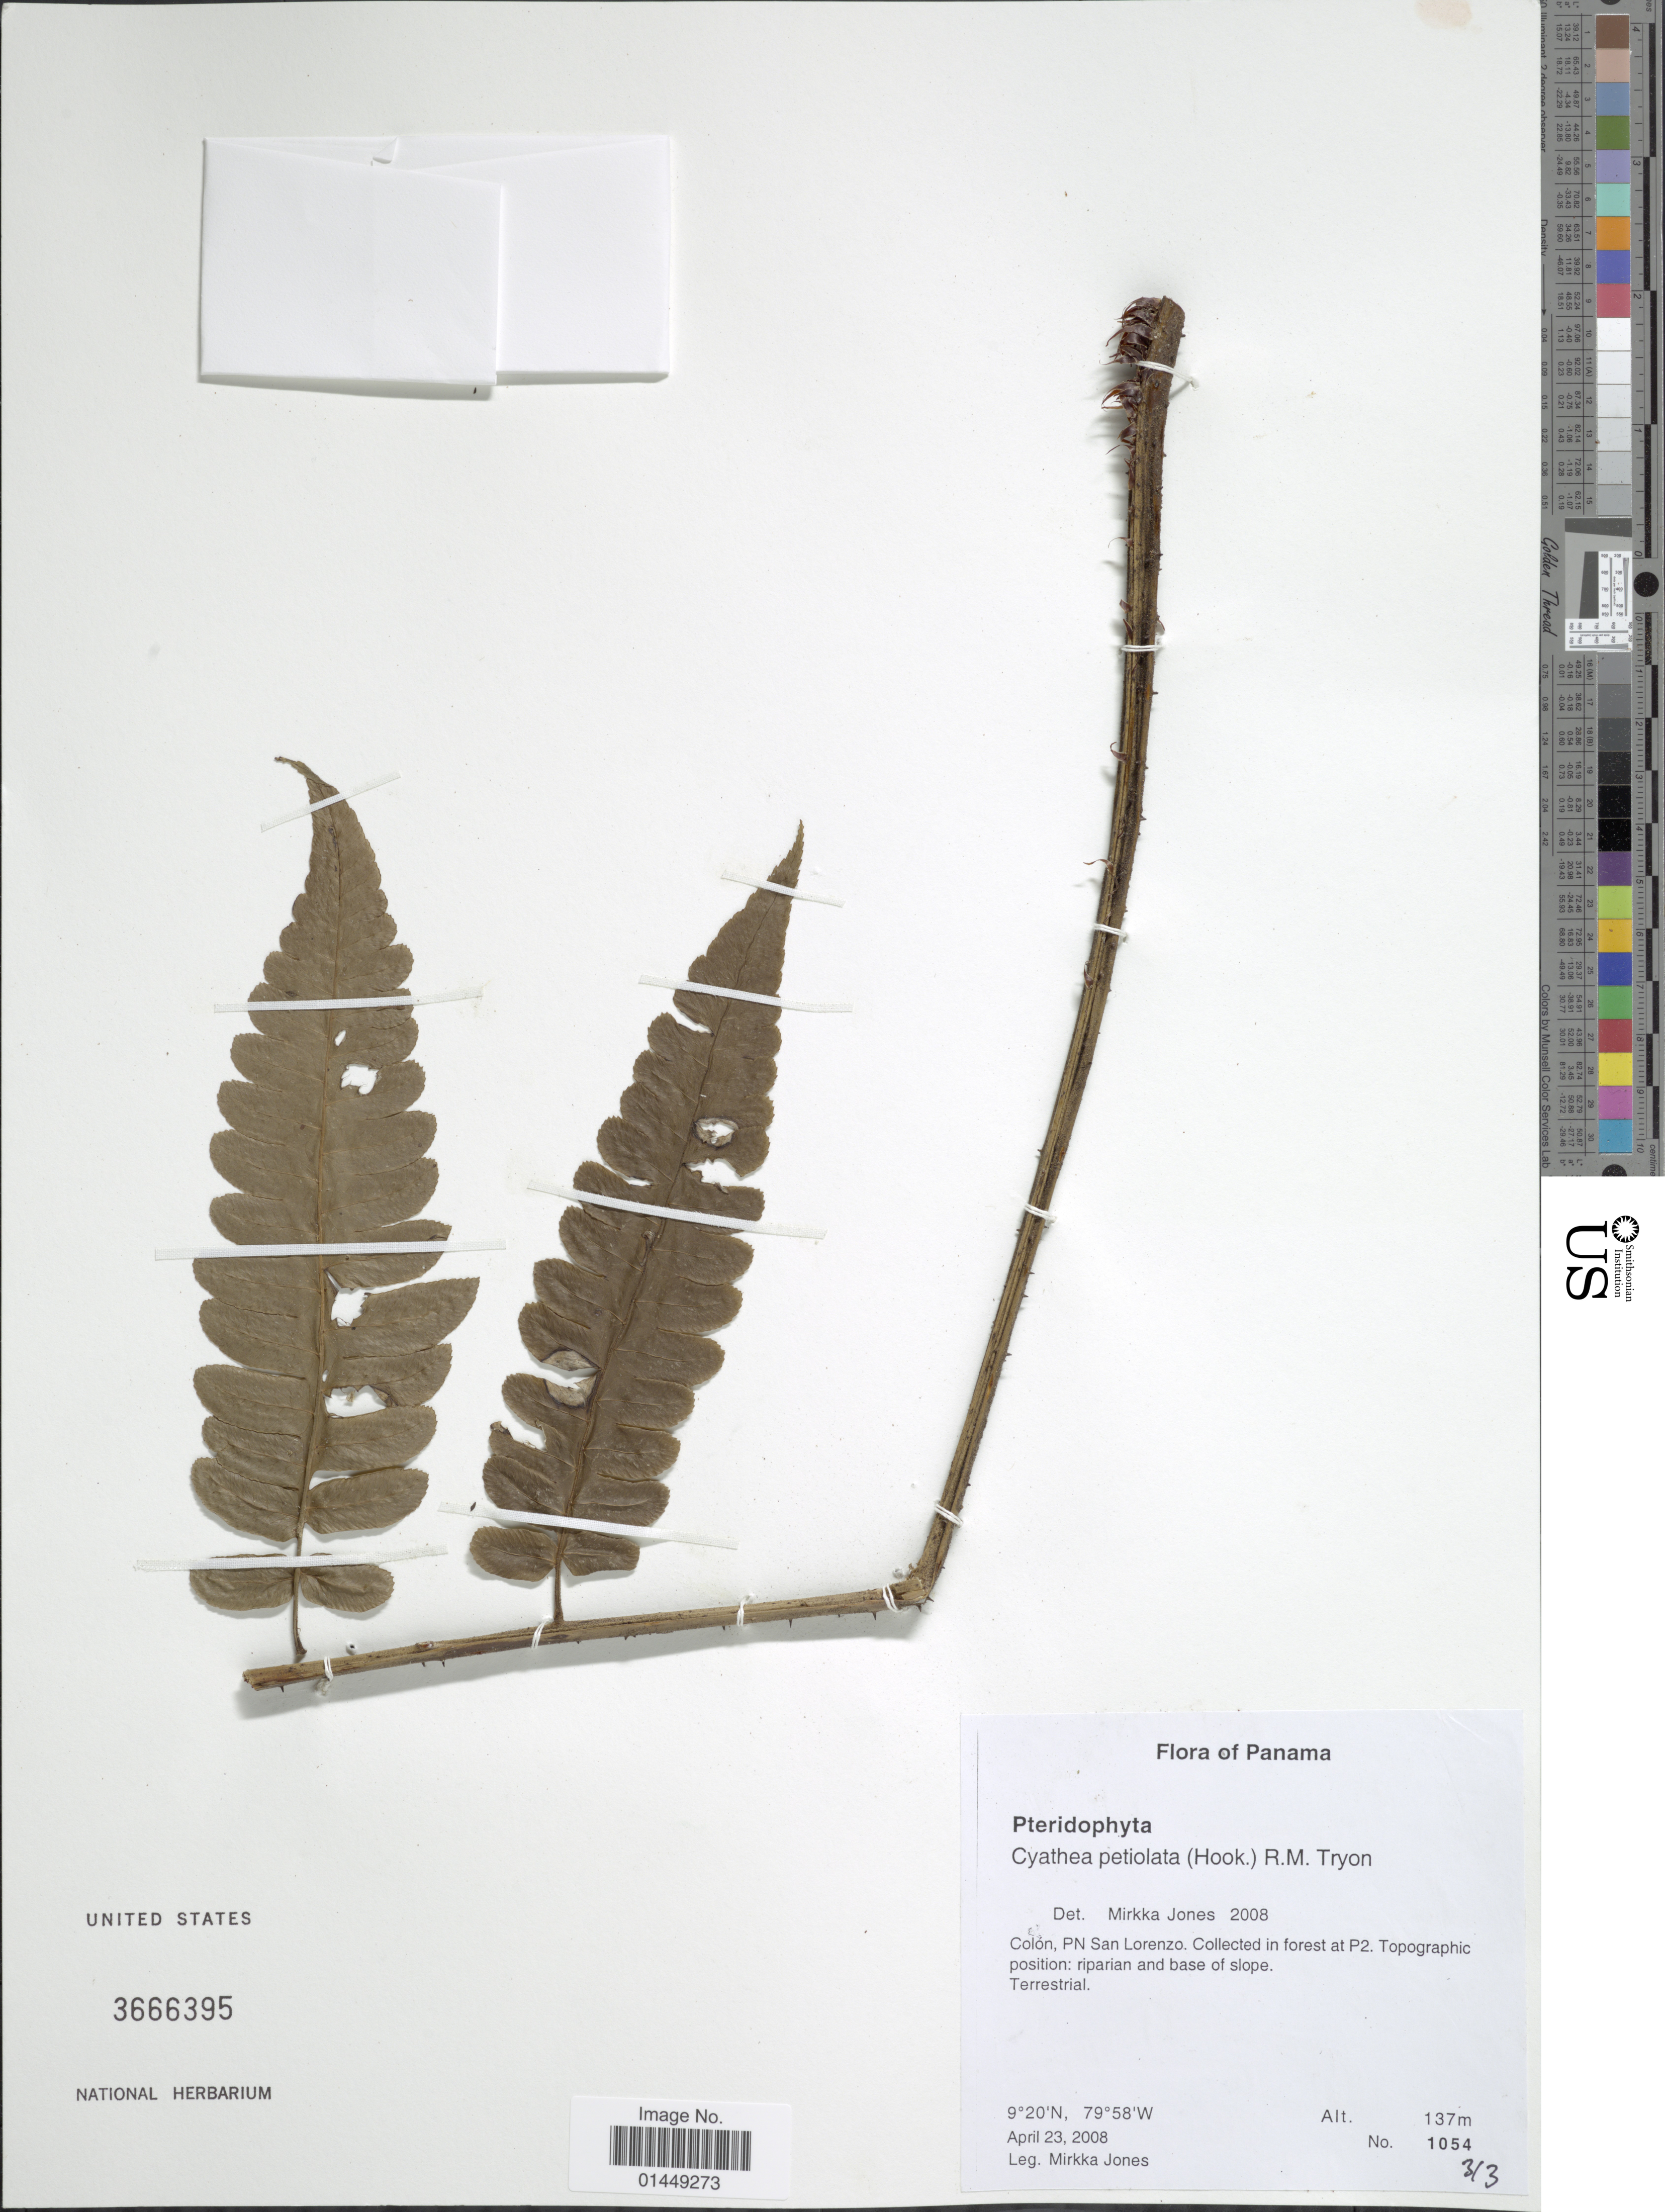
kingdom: Plantae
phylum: Tracheophyta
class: Polypodiopsida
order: Cyatheales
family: Cyatheaceae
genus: Cyathea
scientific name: Cyathea petiolata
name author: (Hook.) R.M. Tryon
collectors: M. Jones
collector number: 1054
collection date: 2008-04-23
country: Panama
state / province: Colón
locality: Colón, PN San Lorenzo. Collected in forest at P2. Topographic position: riparian and base of slope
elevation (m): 137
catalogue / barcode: US 3666395